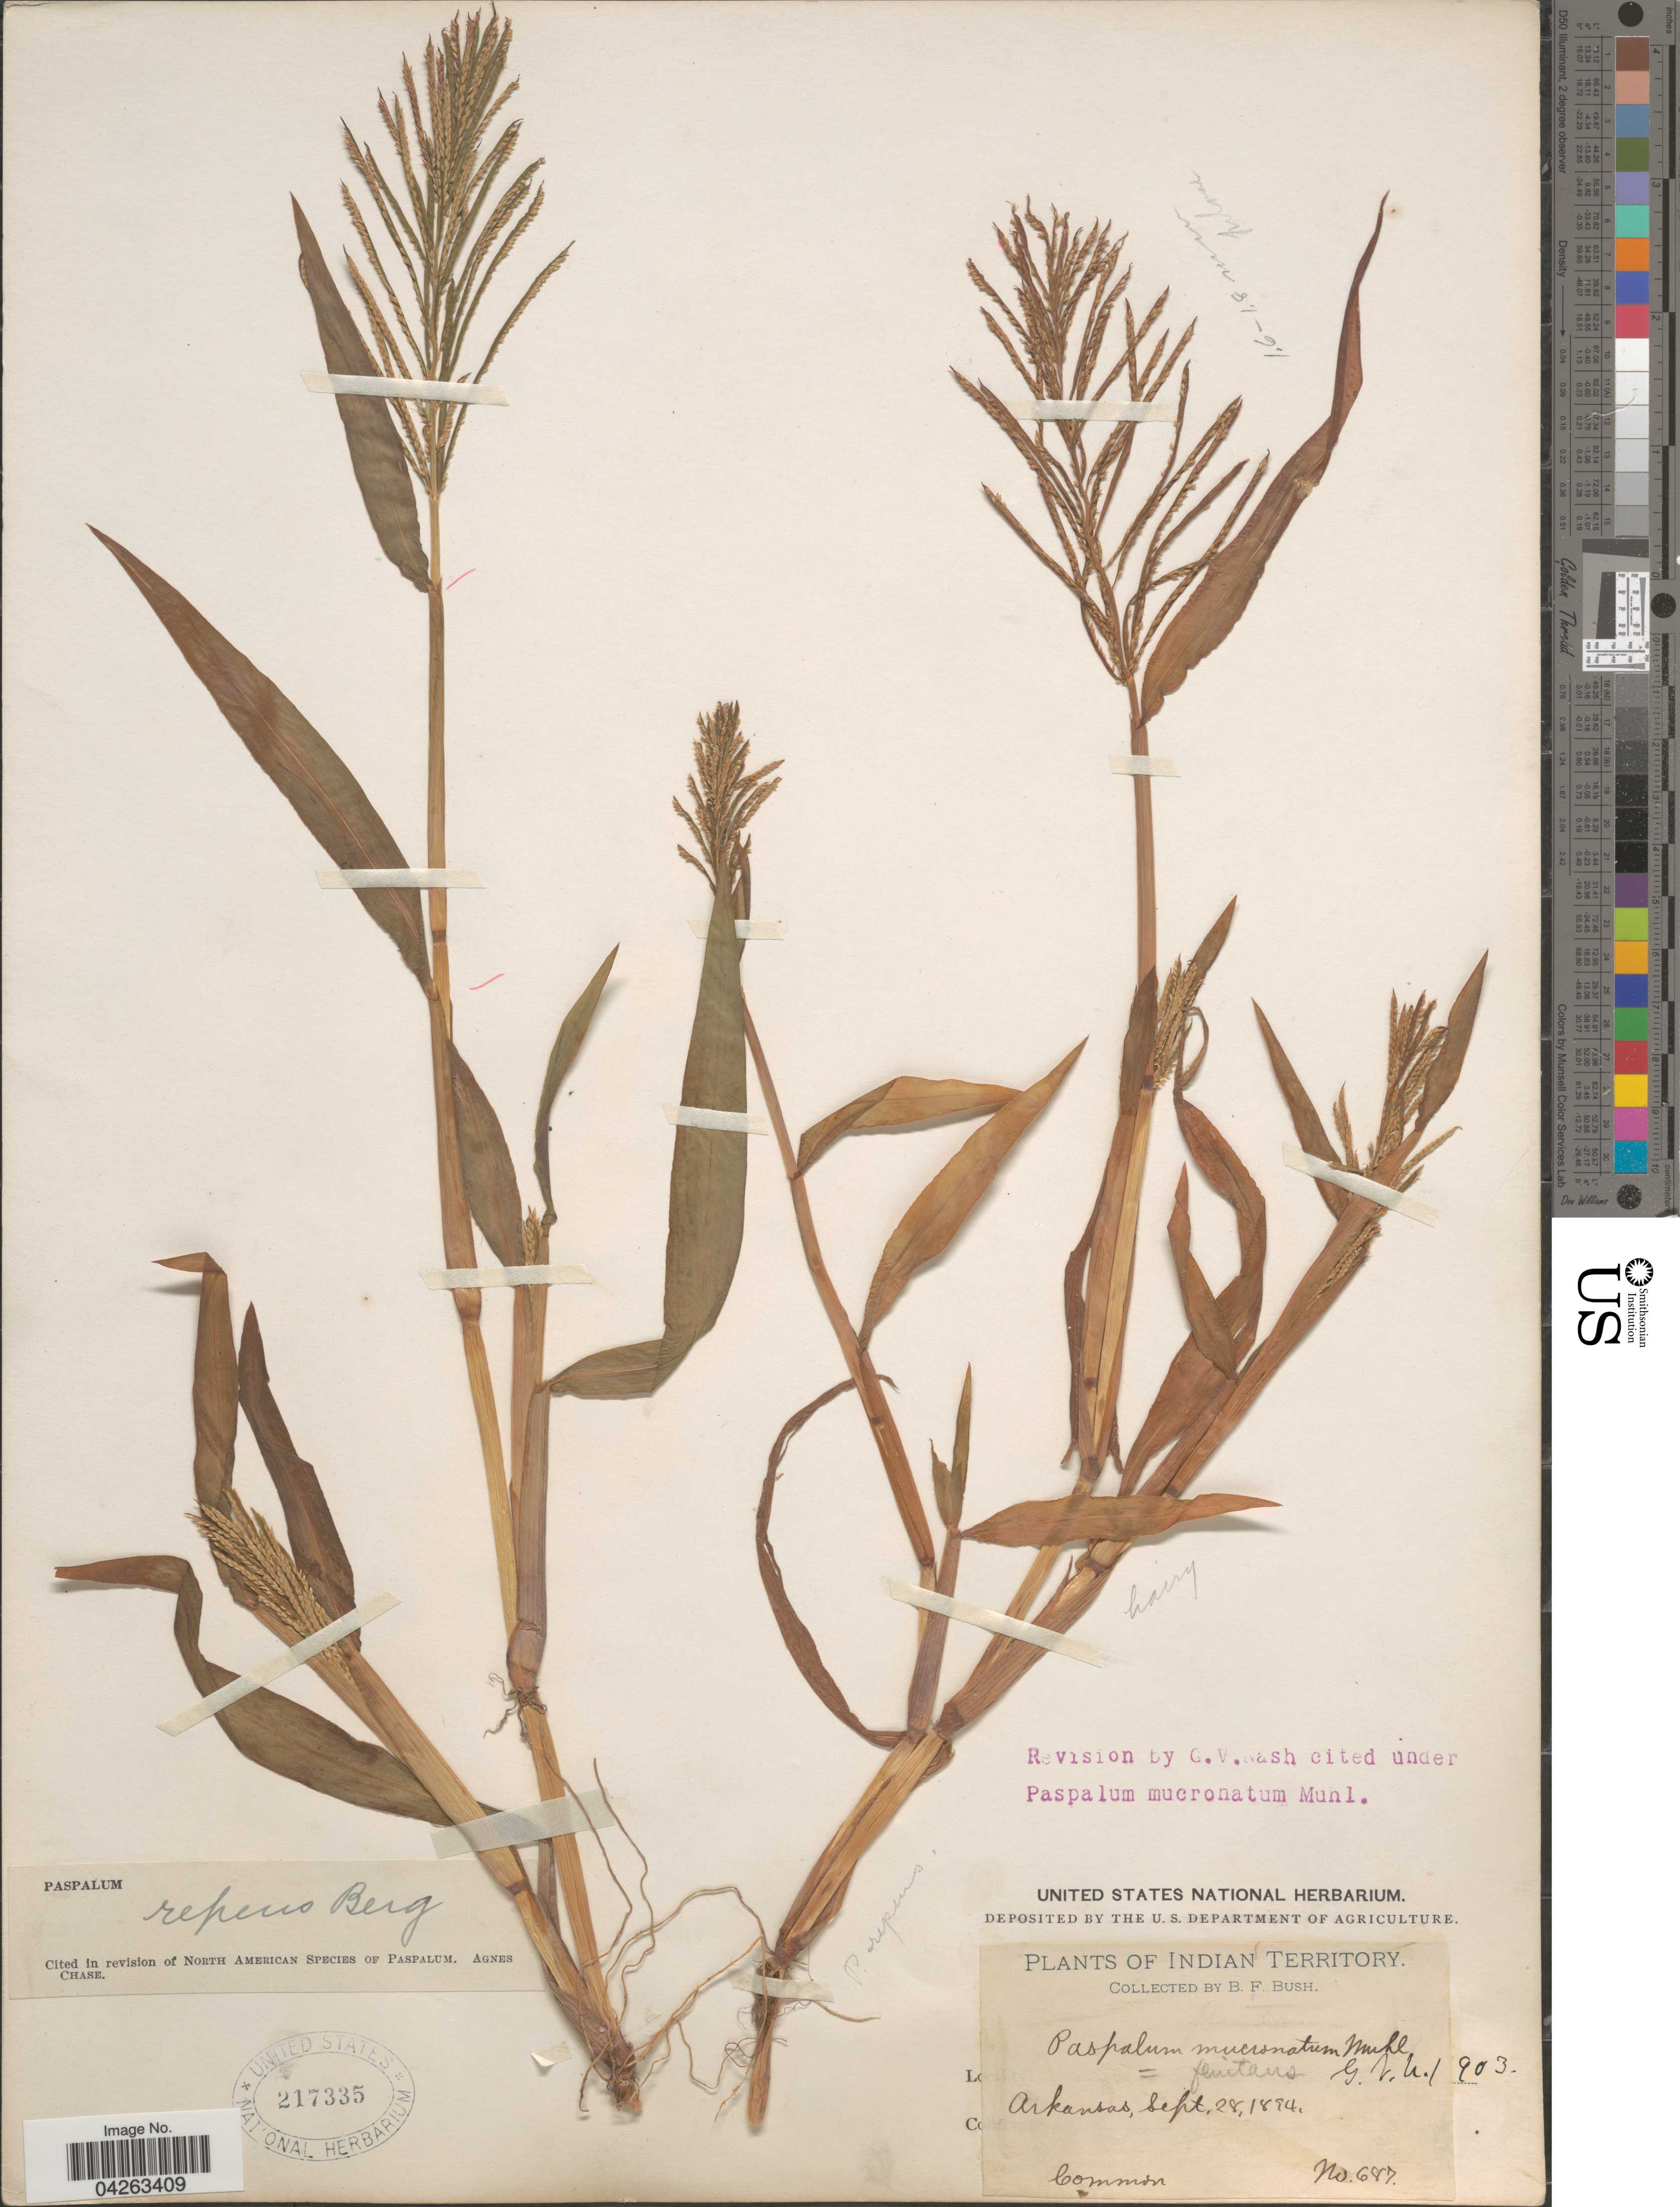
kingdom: Plantae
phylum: Tracheophyta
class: Liliopsida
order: Poales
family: Poaceae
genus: Paspalum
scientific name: Paspalum repens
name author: P.J. Bergius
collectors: B. F. Bush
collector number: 687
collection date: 1894-09-28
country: United States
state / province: Arkansas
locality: Indian Territory.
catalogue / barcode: US 217335